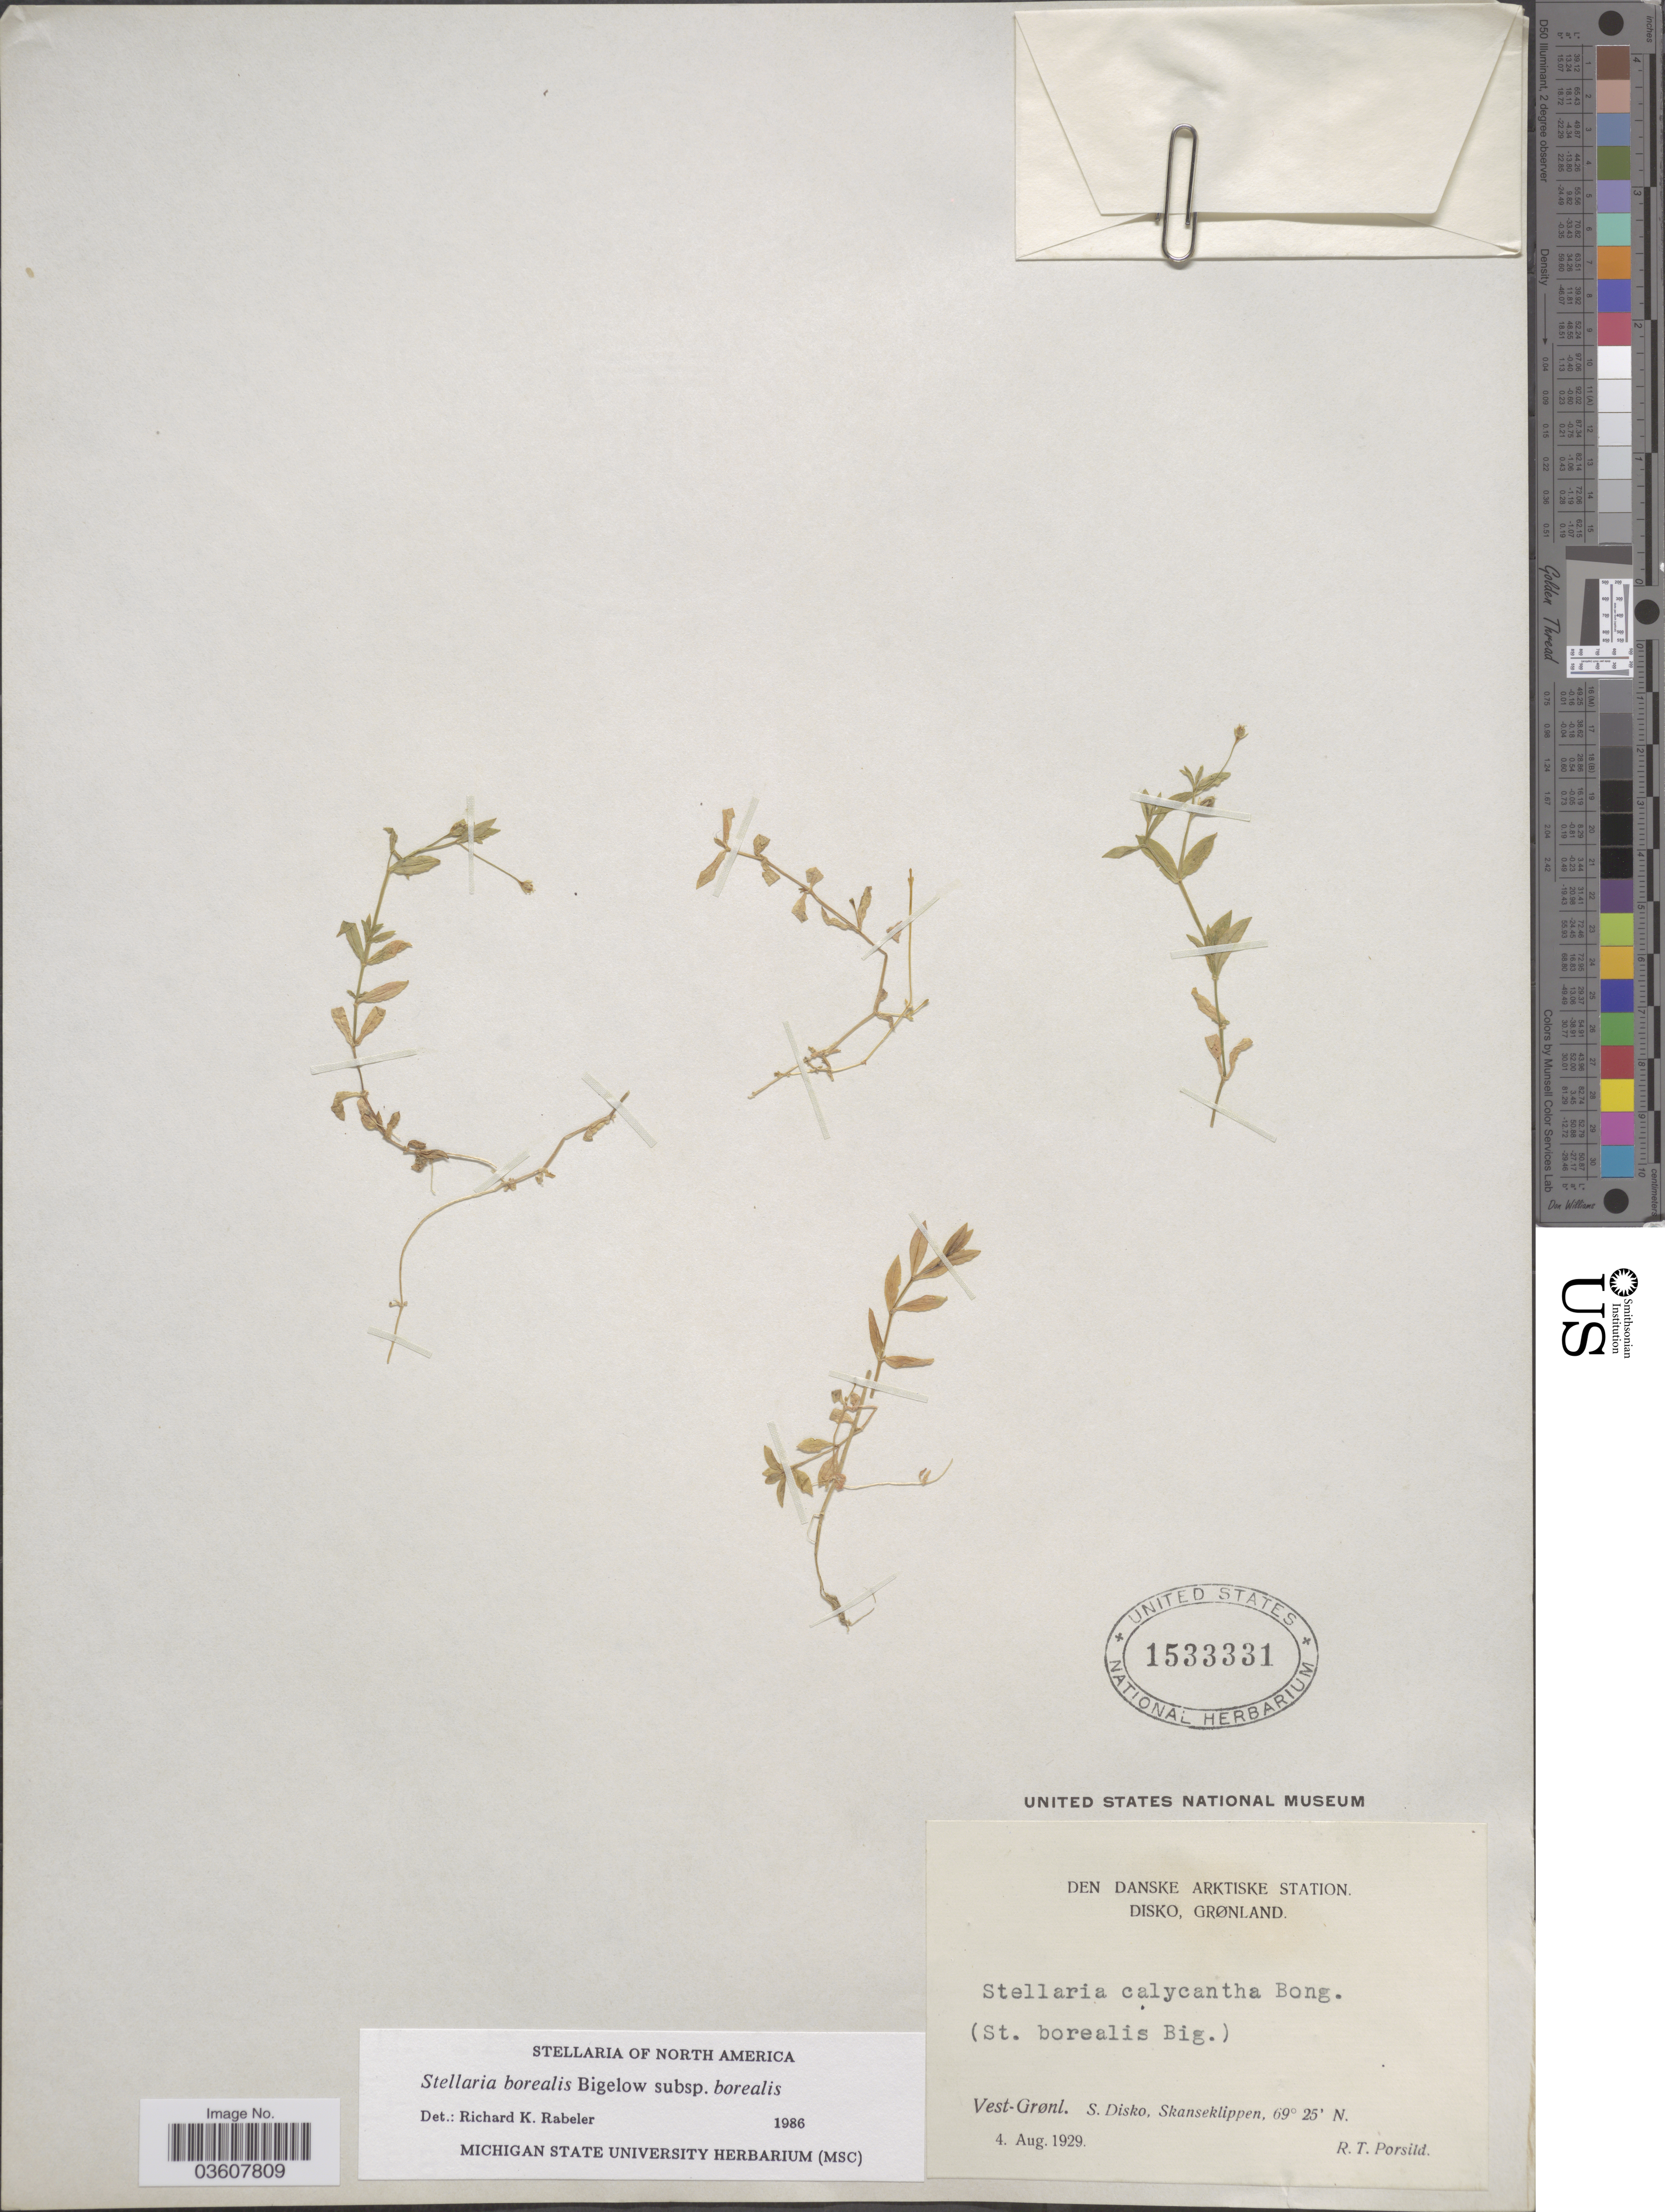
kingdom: Plantae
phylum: Tracheophyta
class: Magnoliopsida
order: Caryophyllales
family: Caryophyllaceae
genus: Stellaria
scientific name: Stellaria borealis subsp. borealis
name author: Bigelow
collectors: R. T. Porsild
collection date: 1929-08-04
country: Greenland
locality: Dens Danske Arktiske Station. Disko. Vest-Grønl. S. Disko, Skanseklippen.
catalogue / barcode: US 1533331